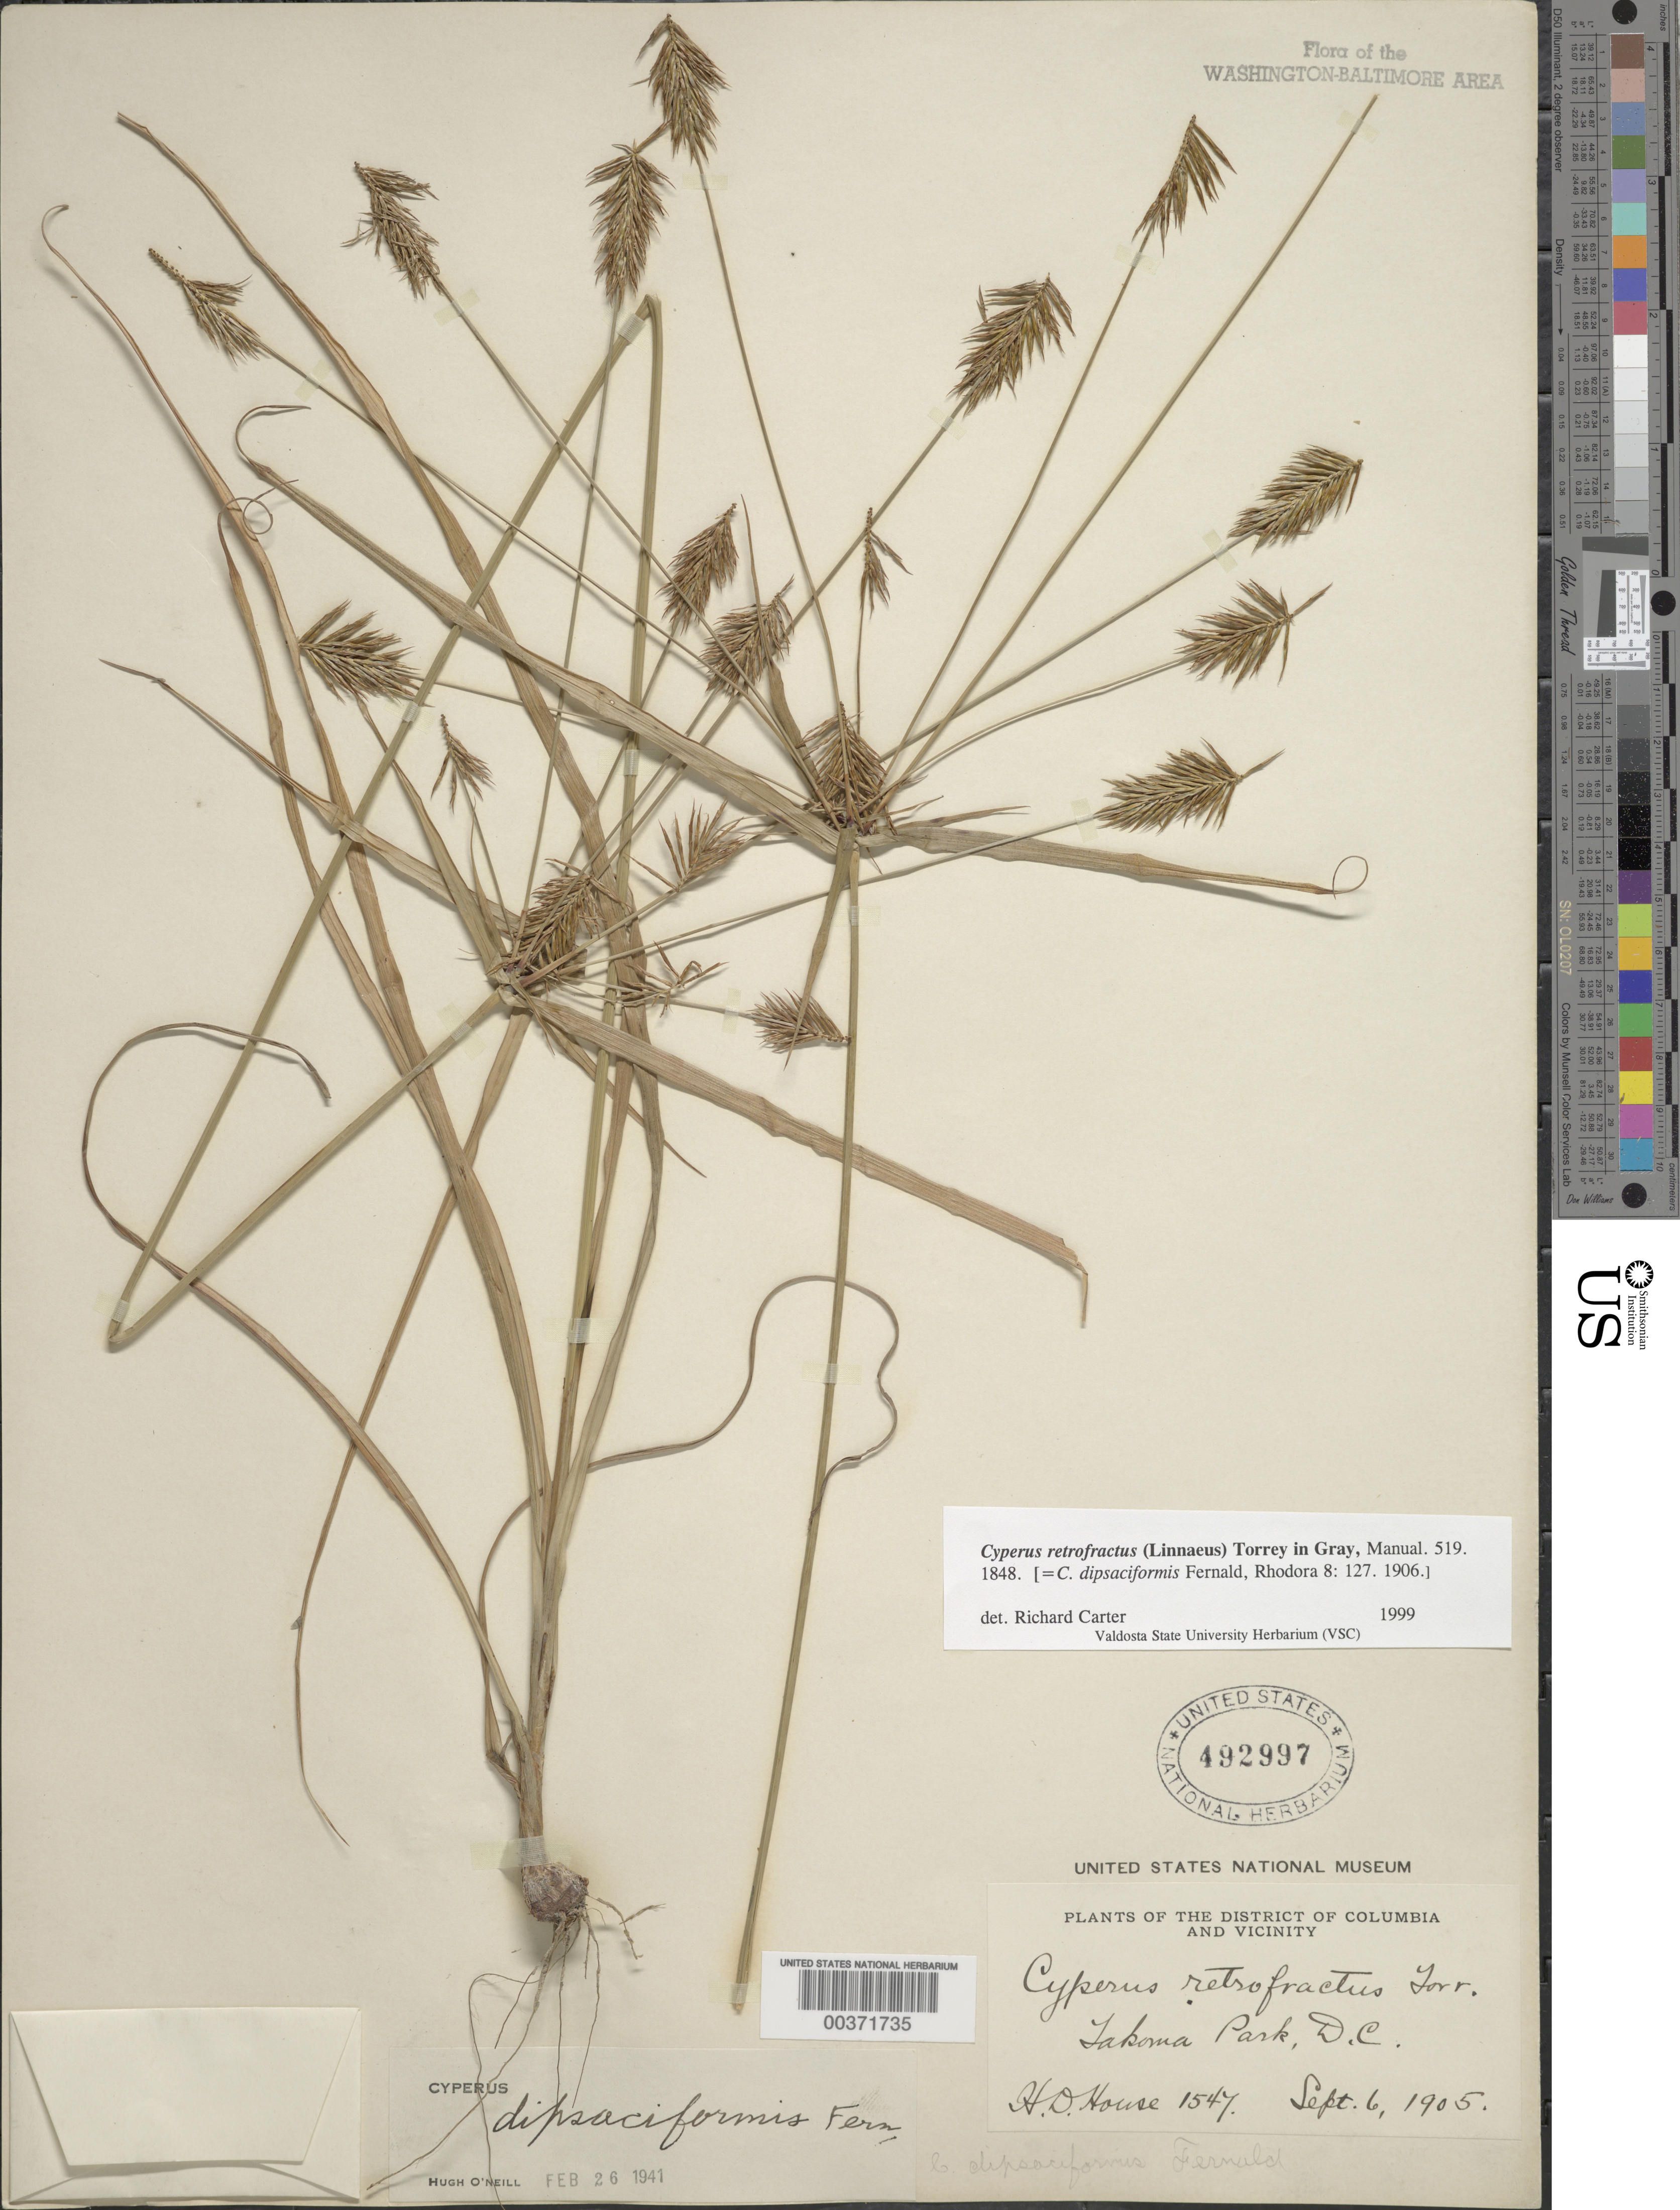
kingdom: Plantae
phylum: Tracheophyta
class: Liliopsida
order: Poales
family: Cyperaceae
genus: Cyperus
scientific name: Cyperus retrofractus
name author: (L.) Torr.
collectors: H. D. House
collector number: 1547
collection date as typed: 06 Sep 1905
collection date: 1905-09-06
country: United States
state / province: District of Columbia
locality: Takoma Park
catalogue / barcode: US 492997